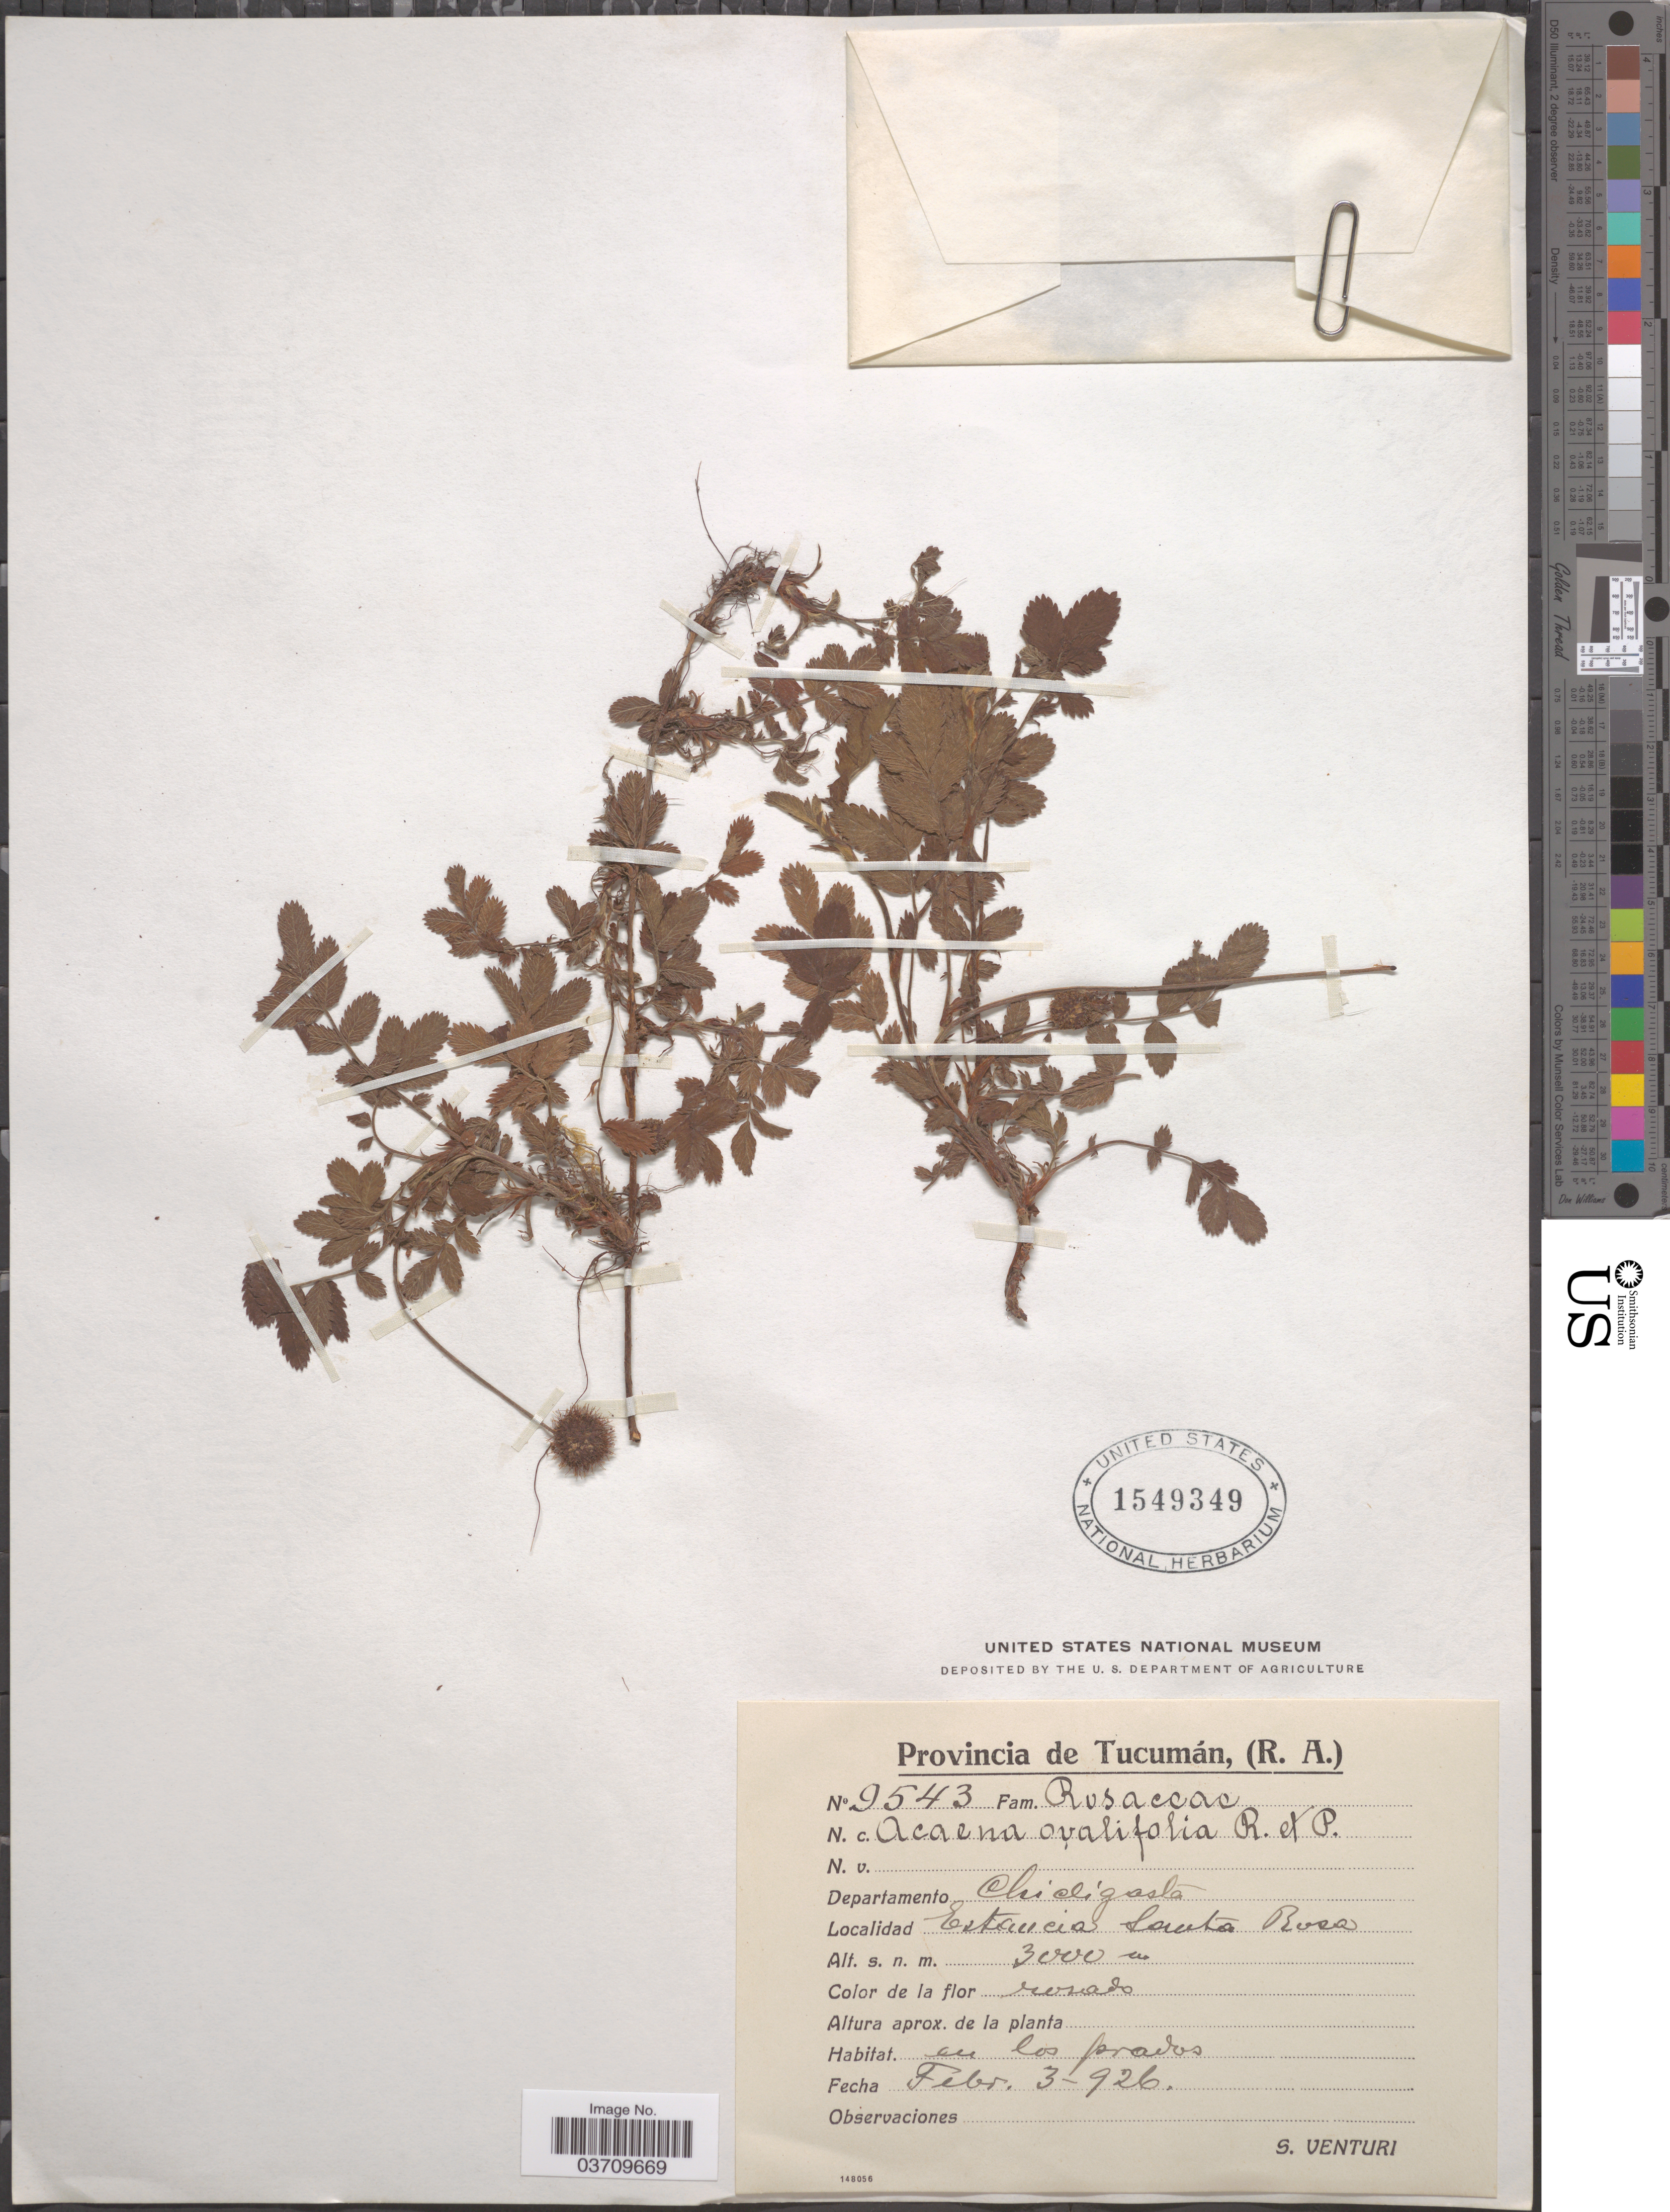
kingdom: Plantae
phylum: Tracheophyta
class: Magnoliopsida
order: Rosales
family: Rosaceae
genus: Acaena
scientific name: Acaena ovalifolia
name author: Ruiz & Pav.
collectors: S. Venturi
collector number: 9543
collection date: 1926-02-03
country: Argentina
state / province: Tucuman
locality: Departamento Chicligasta. Estancia Santa Rosa.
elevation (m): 3000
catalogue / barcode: US 1549349